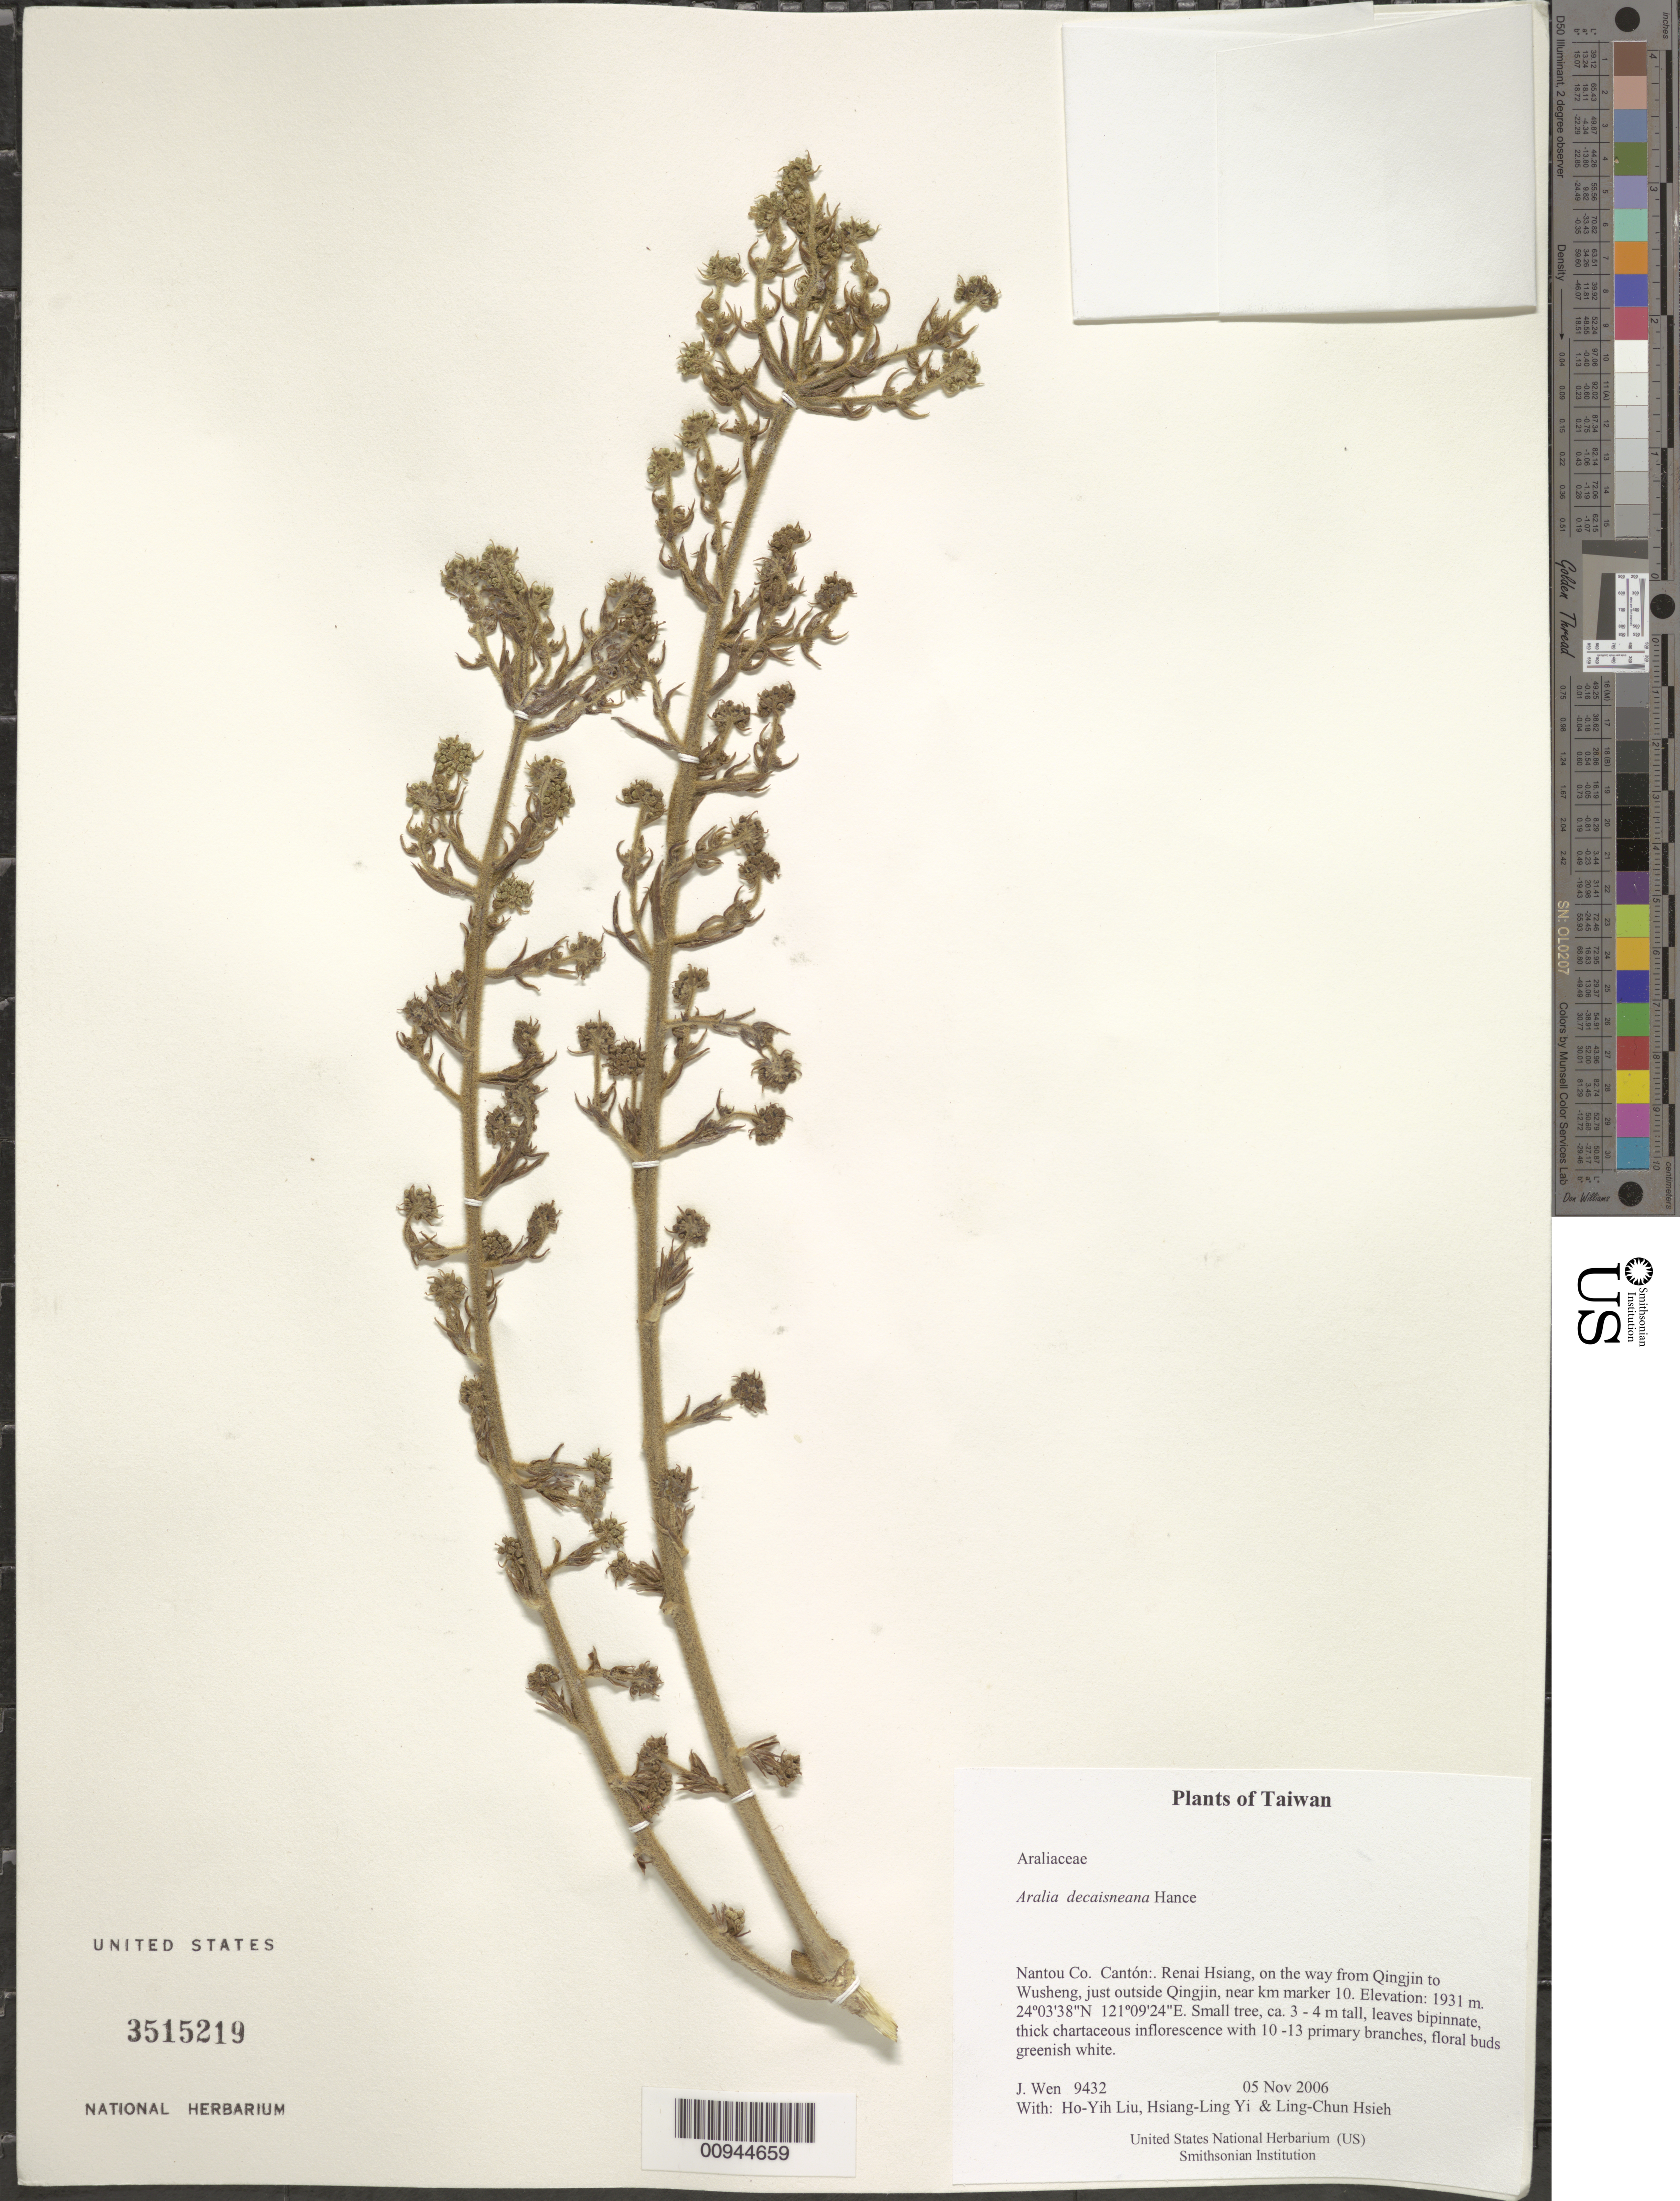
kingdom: Plantae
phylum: Tracheophyta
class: Magnoliopsida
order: Apiales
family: Araliaceae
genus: Aralia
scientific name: Aralia decaisneana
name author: Hance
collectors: J. Wen, H. Liu, H. l. Yi & L. Hsieh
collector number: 9432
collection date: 2006-11-05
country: Taiwan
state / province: Nantou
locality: Nantou Co., Cantón: Renai Hsiang: on the way from Qingjin to Wusheng, just outside Qingjin, near km marker 10.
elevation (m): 1931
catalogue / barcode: US 3515219